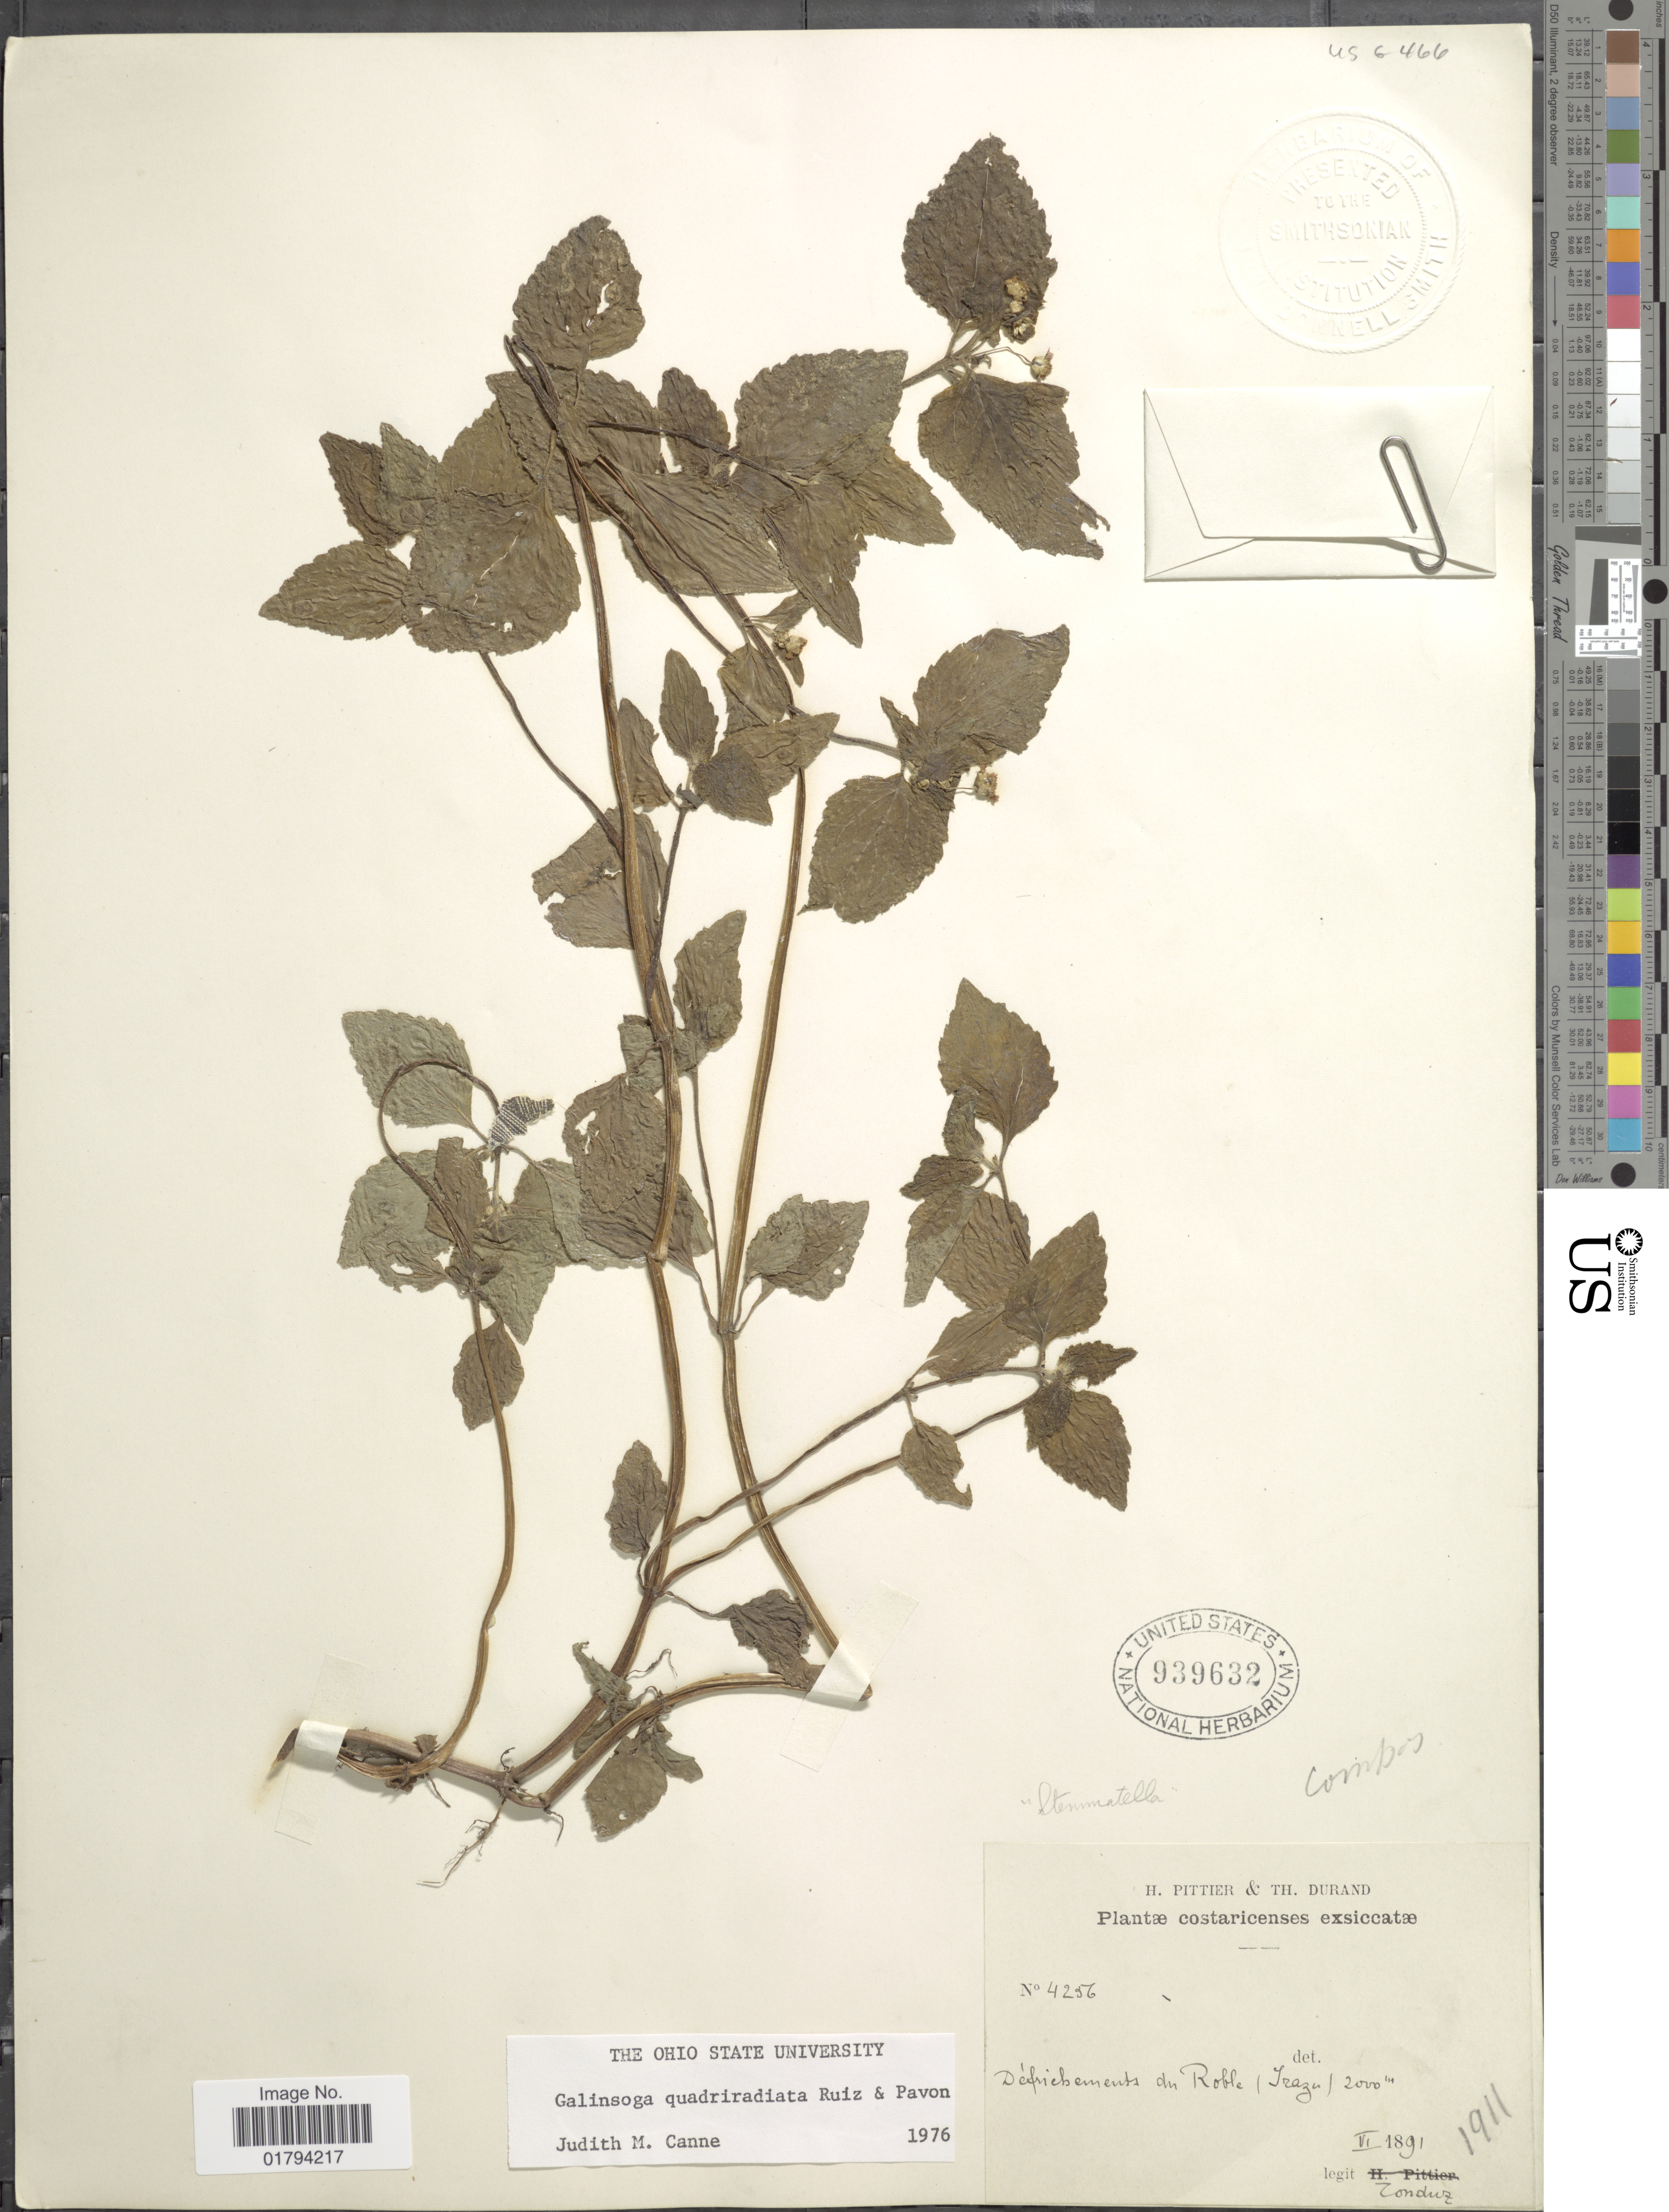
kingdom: Plantae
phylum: Tracheophyta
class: Magnoliopsida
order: Asterales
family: Asteraceae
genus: Galinsoga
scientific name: Galinsoga quadriradiata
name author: Ruiz & Pav.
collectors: A. Tonduz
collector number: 1911?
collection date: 1891-06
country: Costa Rica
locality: Defrichements du Roble (Irazu).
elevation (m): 2000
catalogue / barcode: US 939632